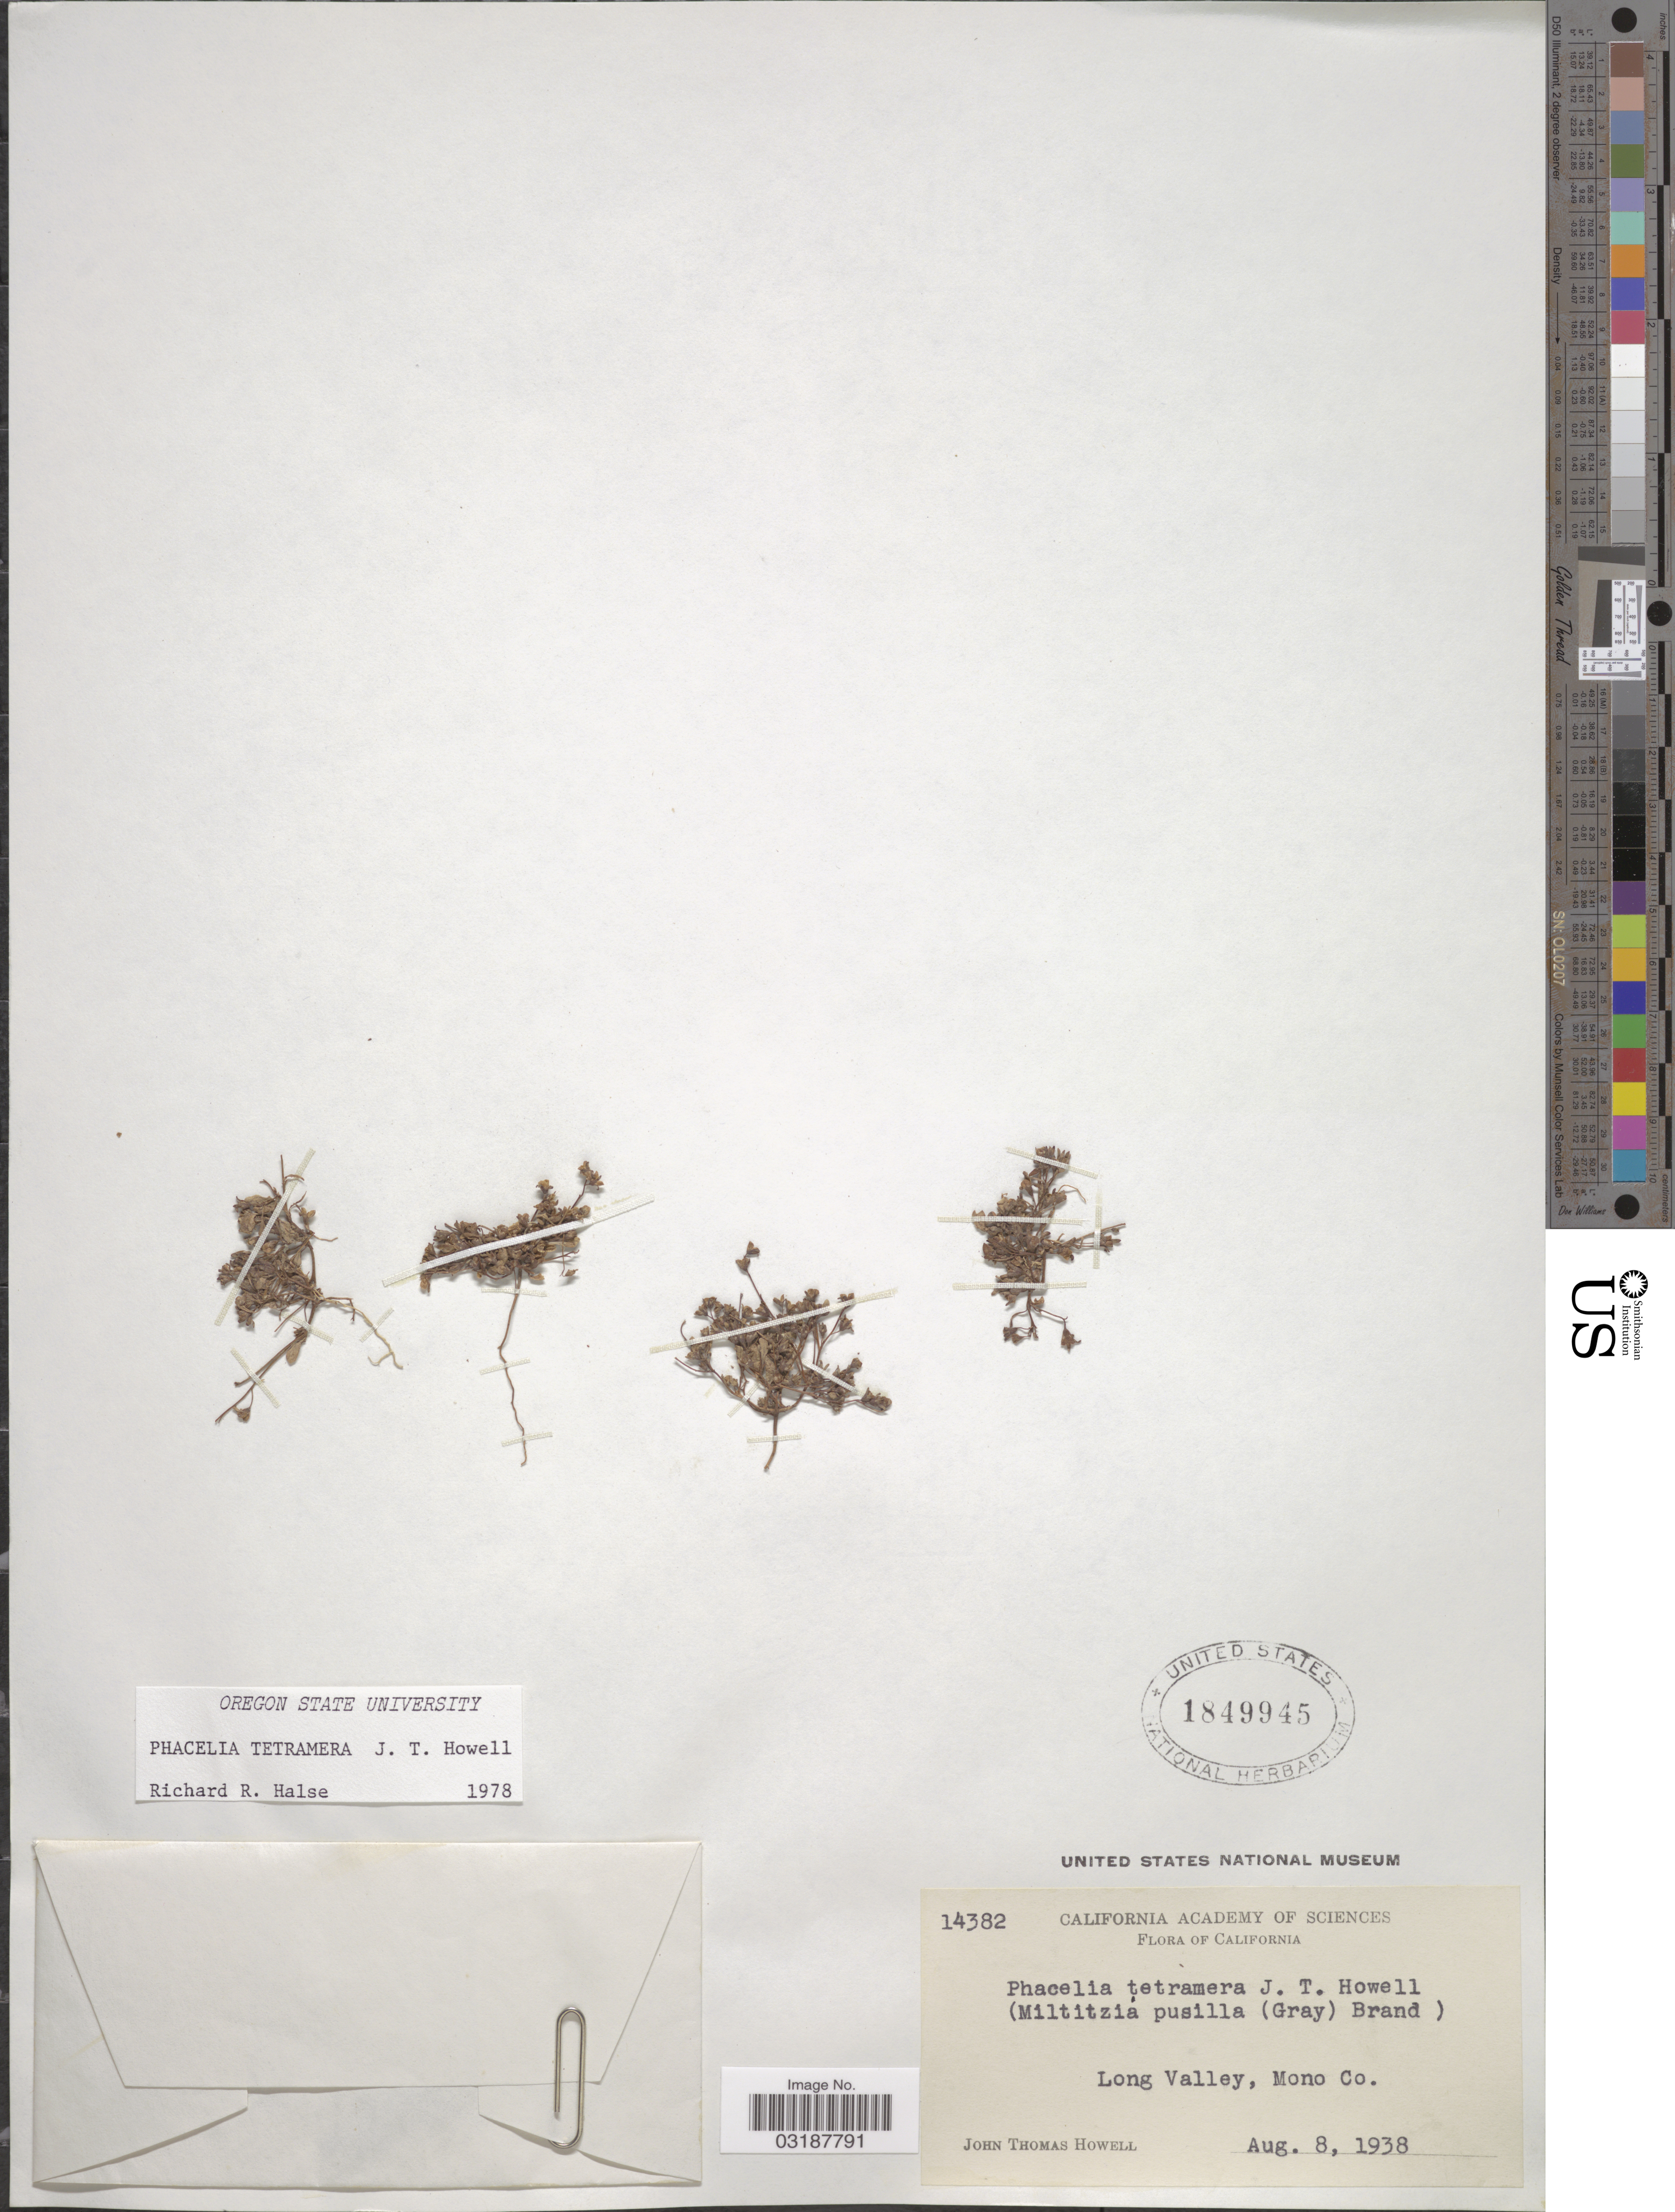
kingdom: Plantae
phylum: Tracheophyta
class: Magnoliopsida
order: Boraginales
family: Hydrophyllaceae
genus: Phacelia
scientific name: Phacelia tetramera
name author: J.T. Howell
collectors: J. T. Howell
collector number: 14382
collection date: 1938-08-08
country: United States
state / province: California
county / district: Mono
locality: Long Valley, Mono Co.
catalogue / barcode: US 1849945